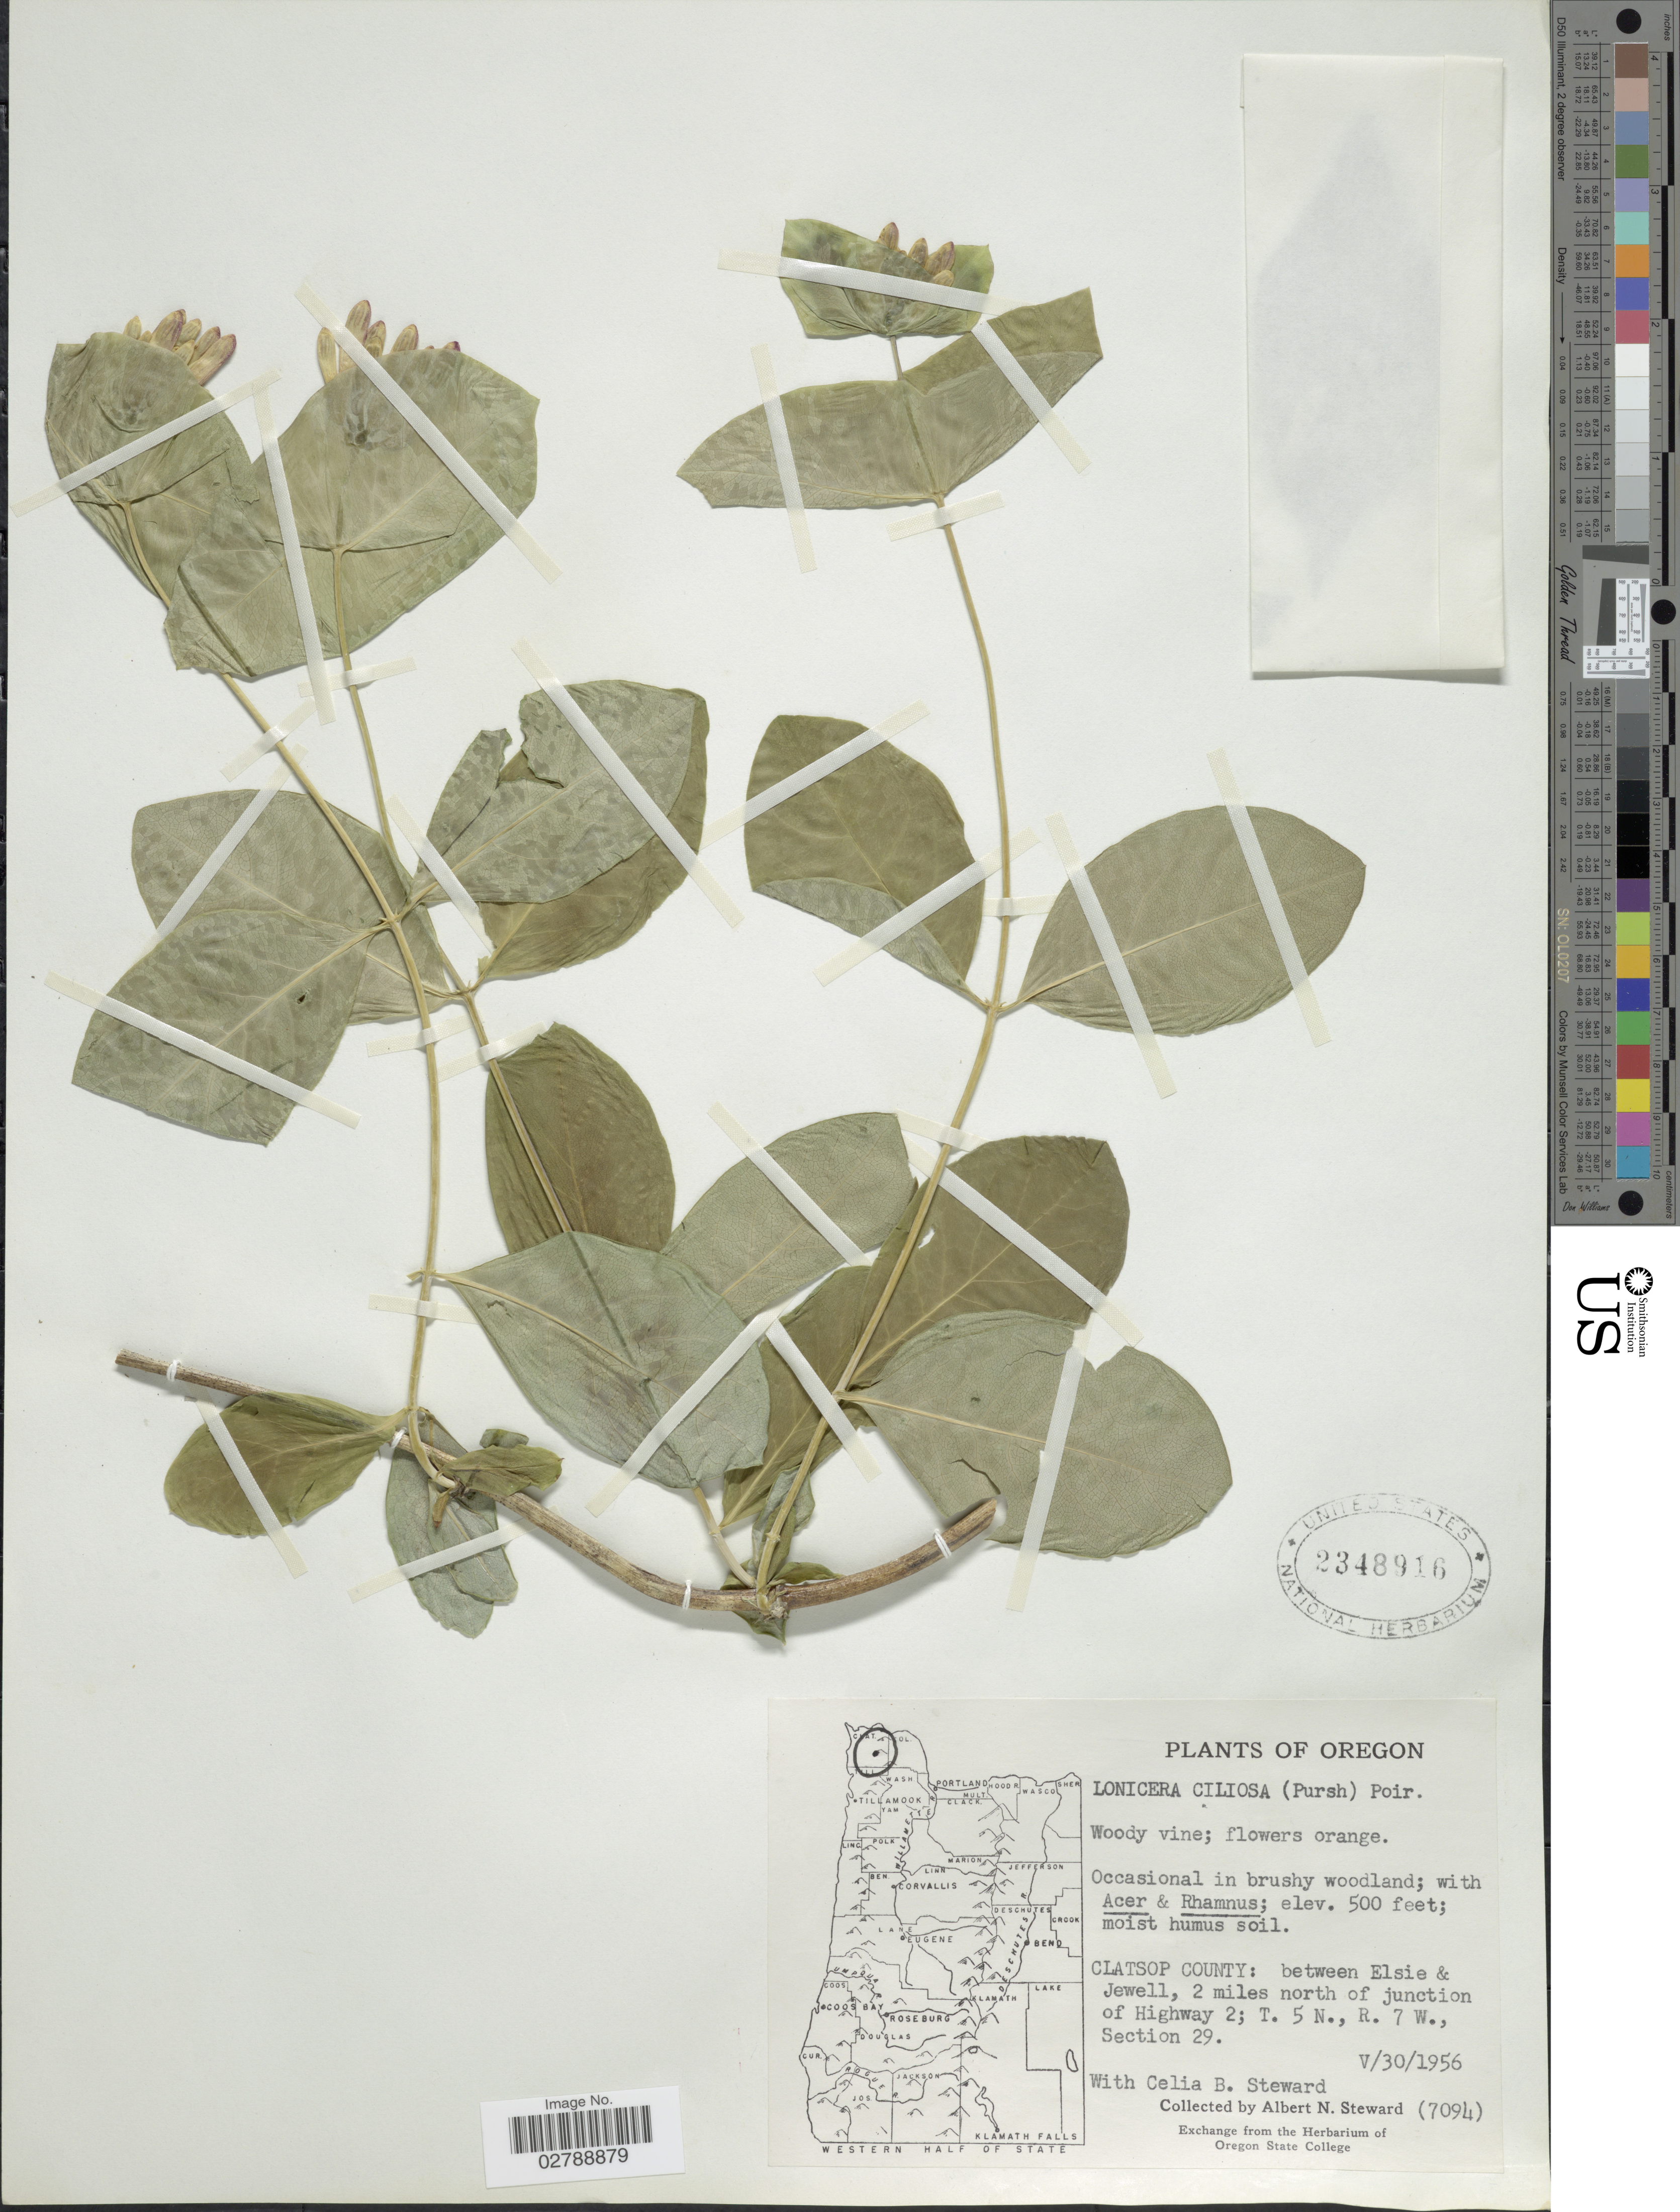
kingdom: Plantae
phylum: Tracheophyta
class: Magnoliopsida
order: Dipsacales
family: Caprifoliaceae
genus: Lonicera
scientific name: Lonicera ciliosa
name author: Poir.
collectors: A. N. Steward & C. Steward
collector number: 7094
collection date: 1956-05-30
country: United States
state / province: Oregon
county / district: Clatsop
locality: Clatsop County: between Elsie & Jewell, 2 miles north of junction of Highway 2; T. 5 N., R. 7 W., Section 29.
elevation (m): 152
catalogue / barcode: US 2348916